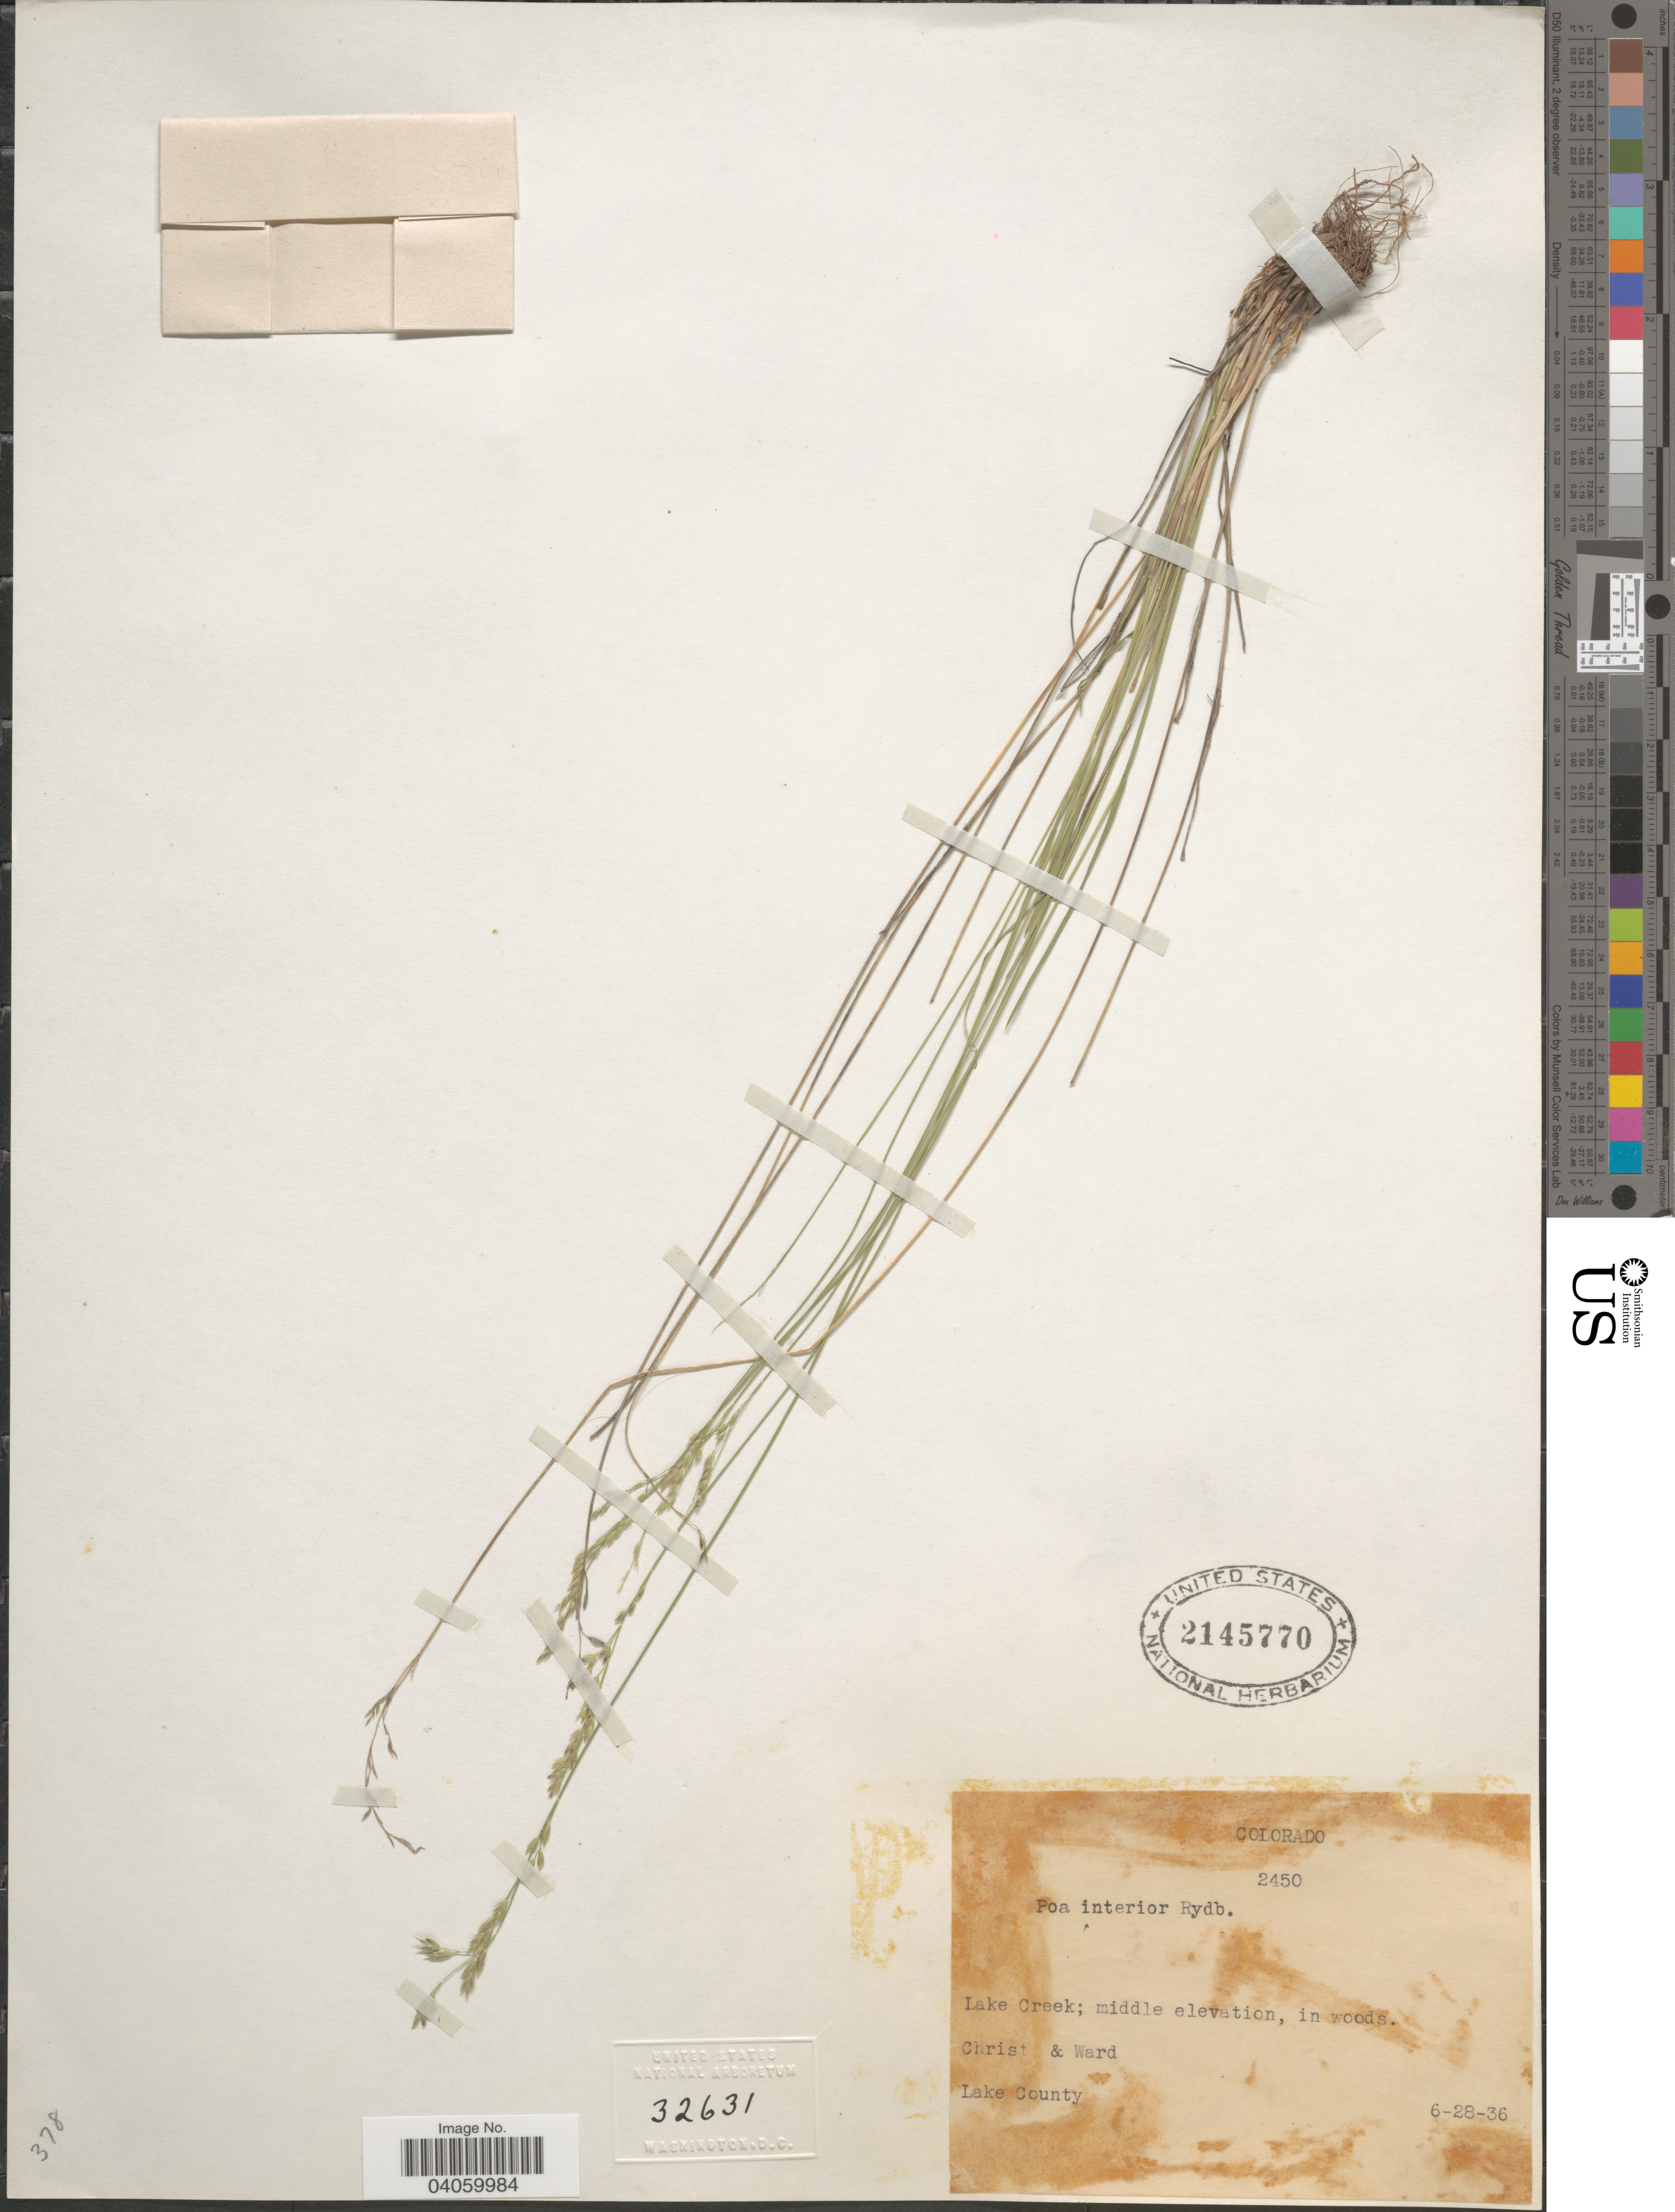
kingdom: Plantae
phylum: Tracheophyta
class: Liliopsida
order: Poales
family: Poaceae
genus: Poa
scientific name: Poa interior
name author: Rydb.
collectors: Christ & -- Ward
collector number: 2450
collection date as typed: Transcribed d/m/y: 28/6/36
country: United States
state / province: Colorado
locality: Lake Creek; in woods. Lake County.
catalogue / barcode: US 2145770